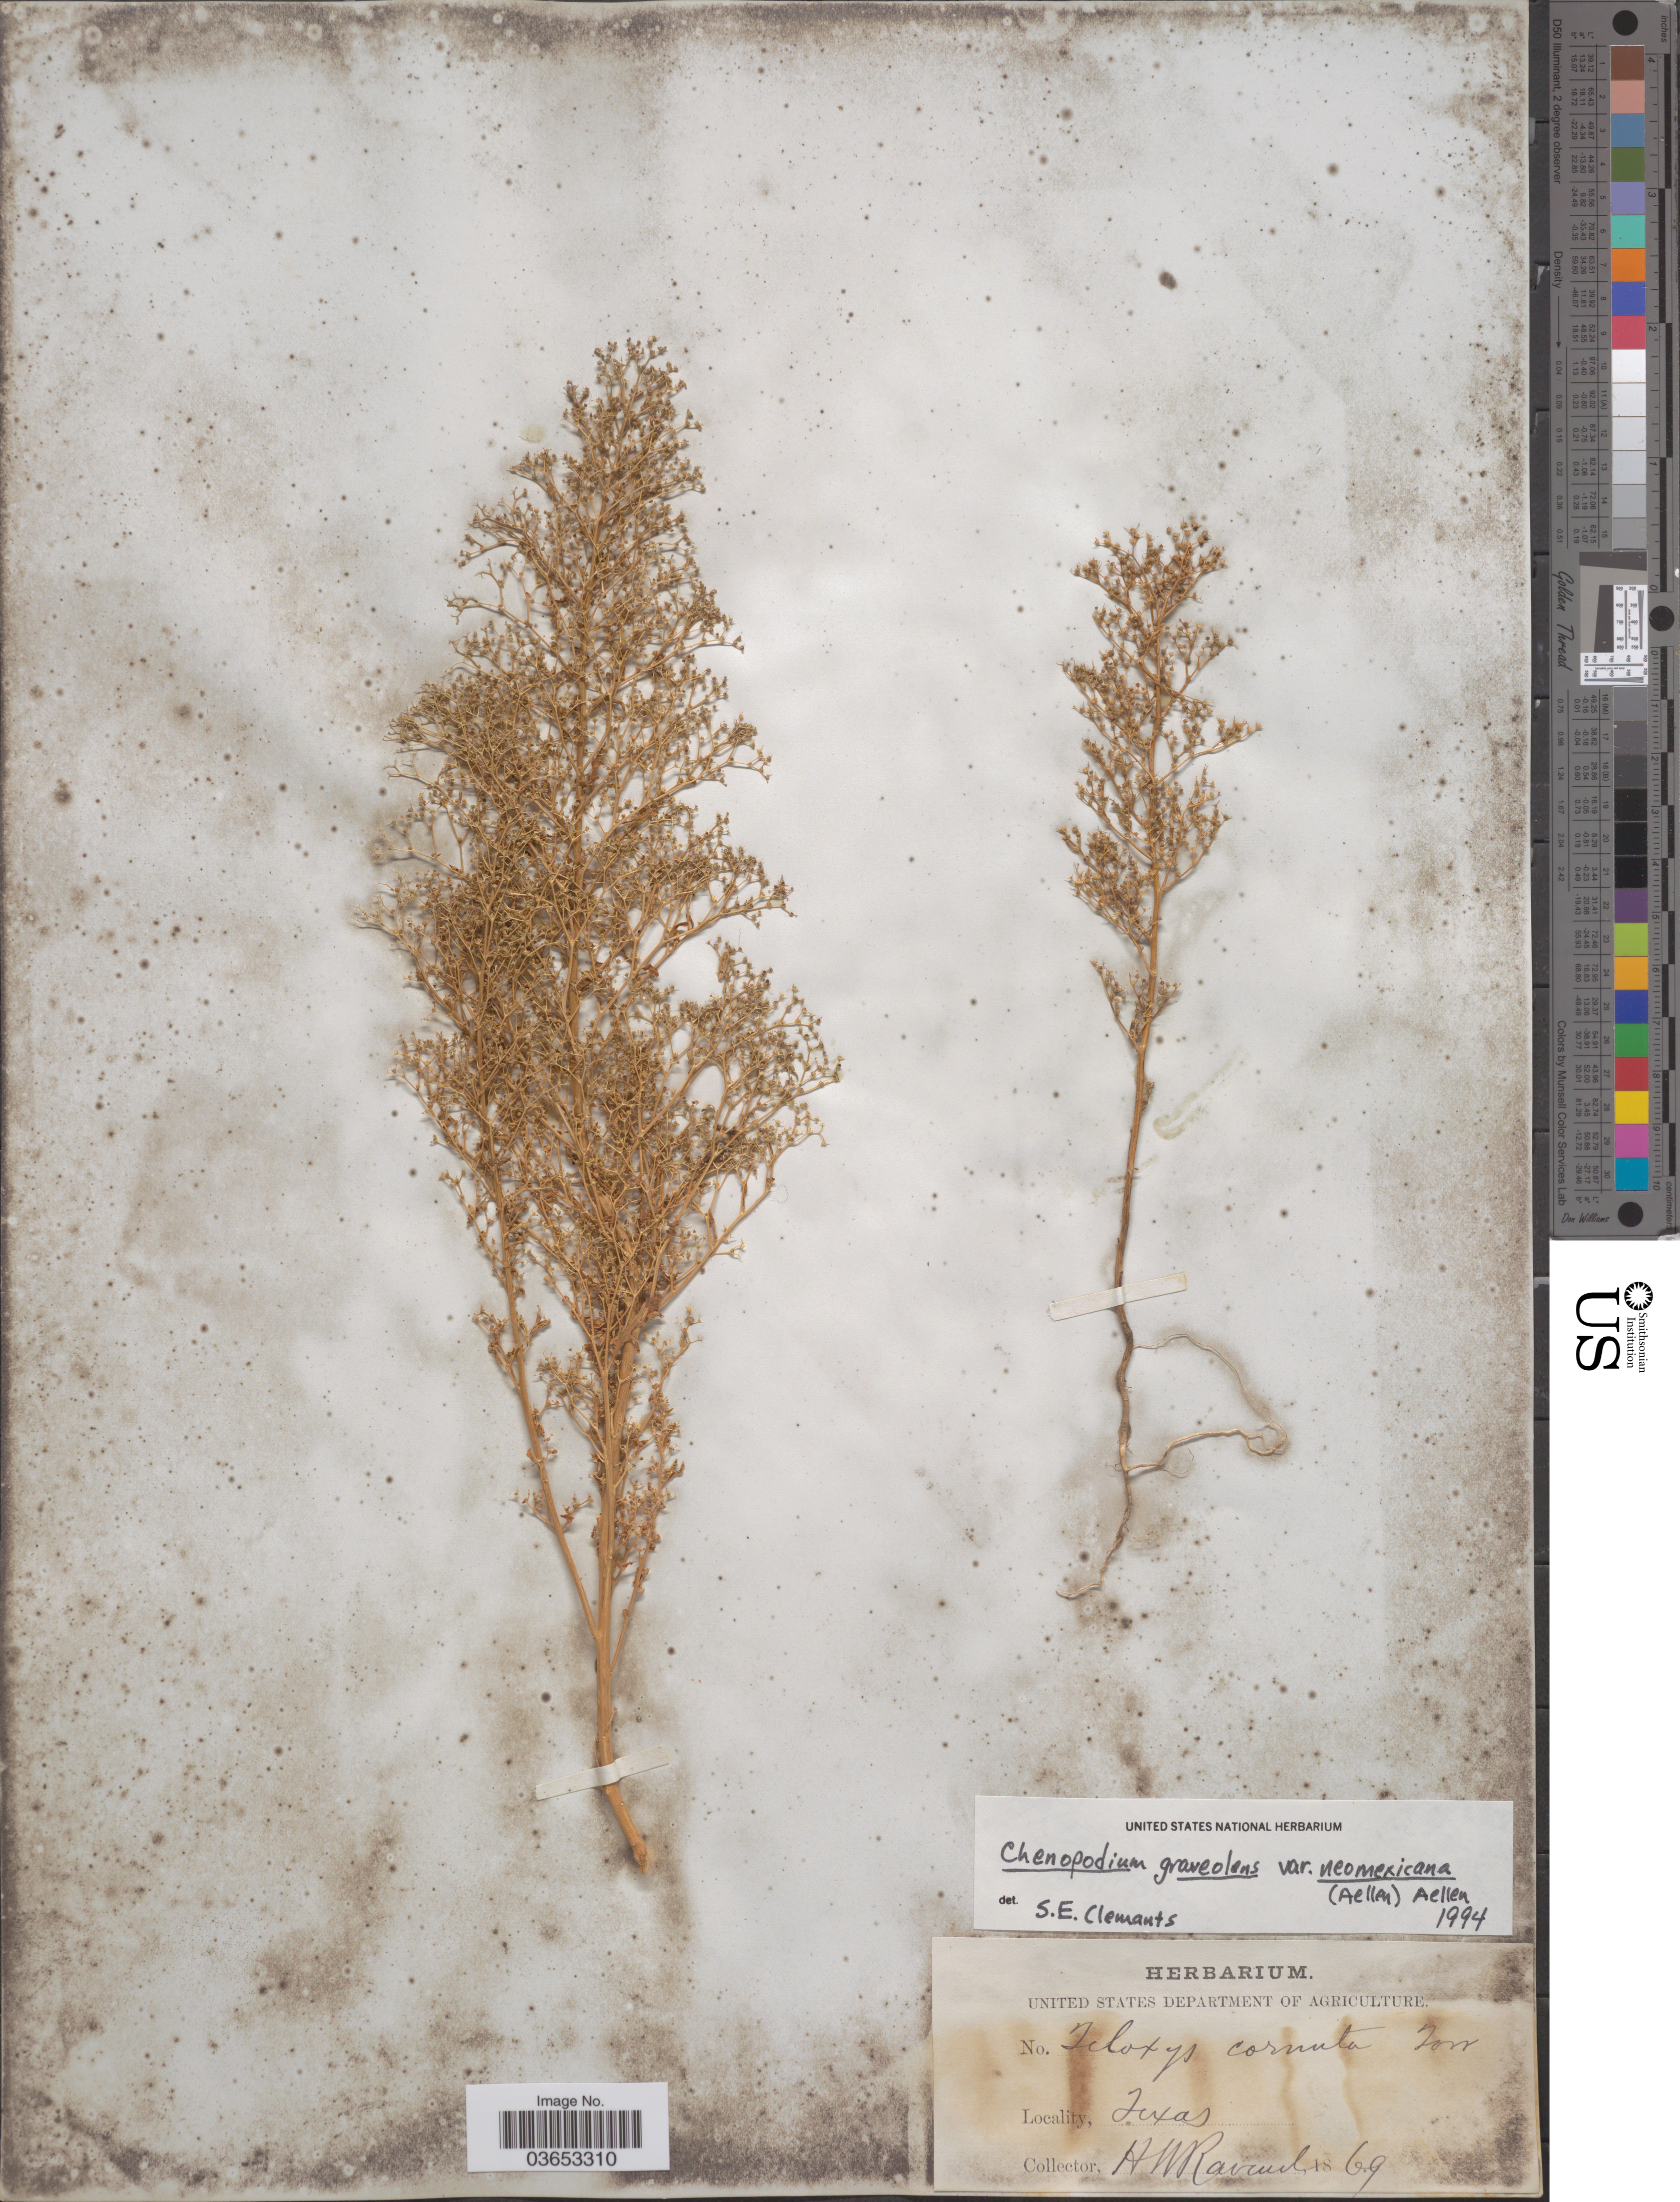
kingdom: Plantae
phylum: Tracheophyta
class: Magnoliopsida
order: Caryophyllales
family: Amaranthaceae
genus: Chenopodium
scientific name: Chenopodium graveolens var. neomexicanum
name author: (Aellen) Aellen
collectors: H. Ravenel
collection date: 1869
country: United States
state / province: Texas